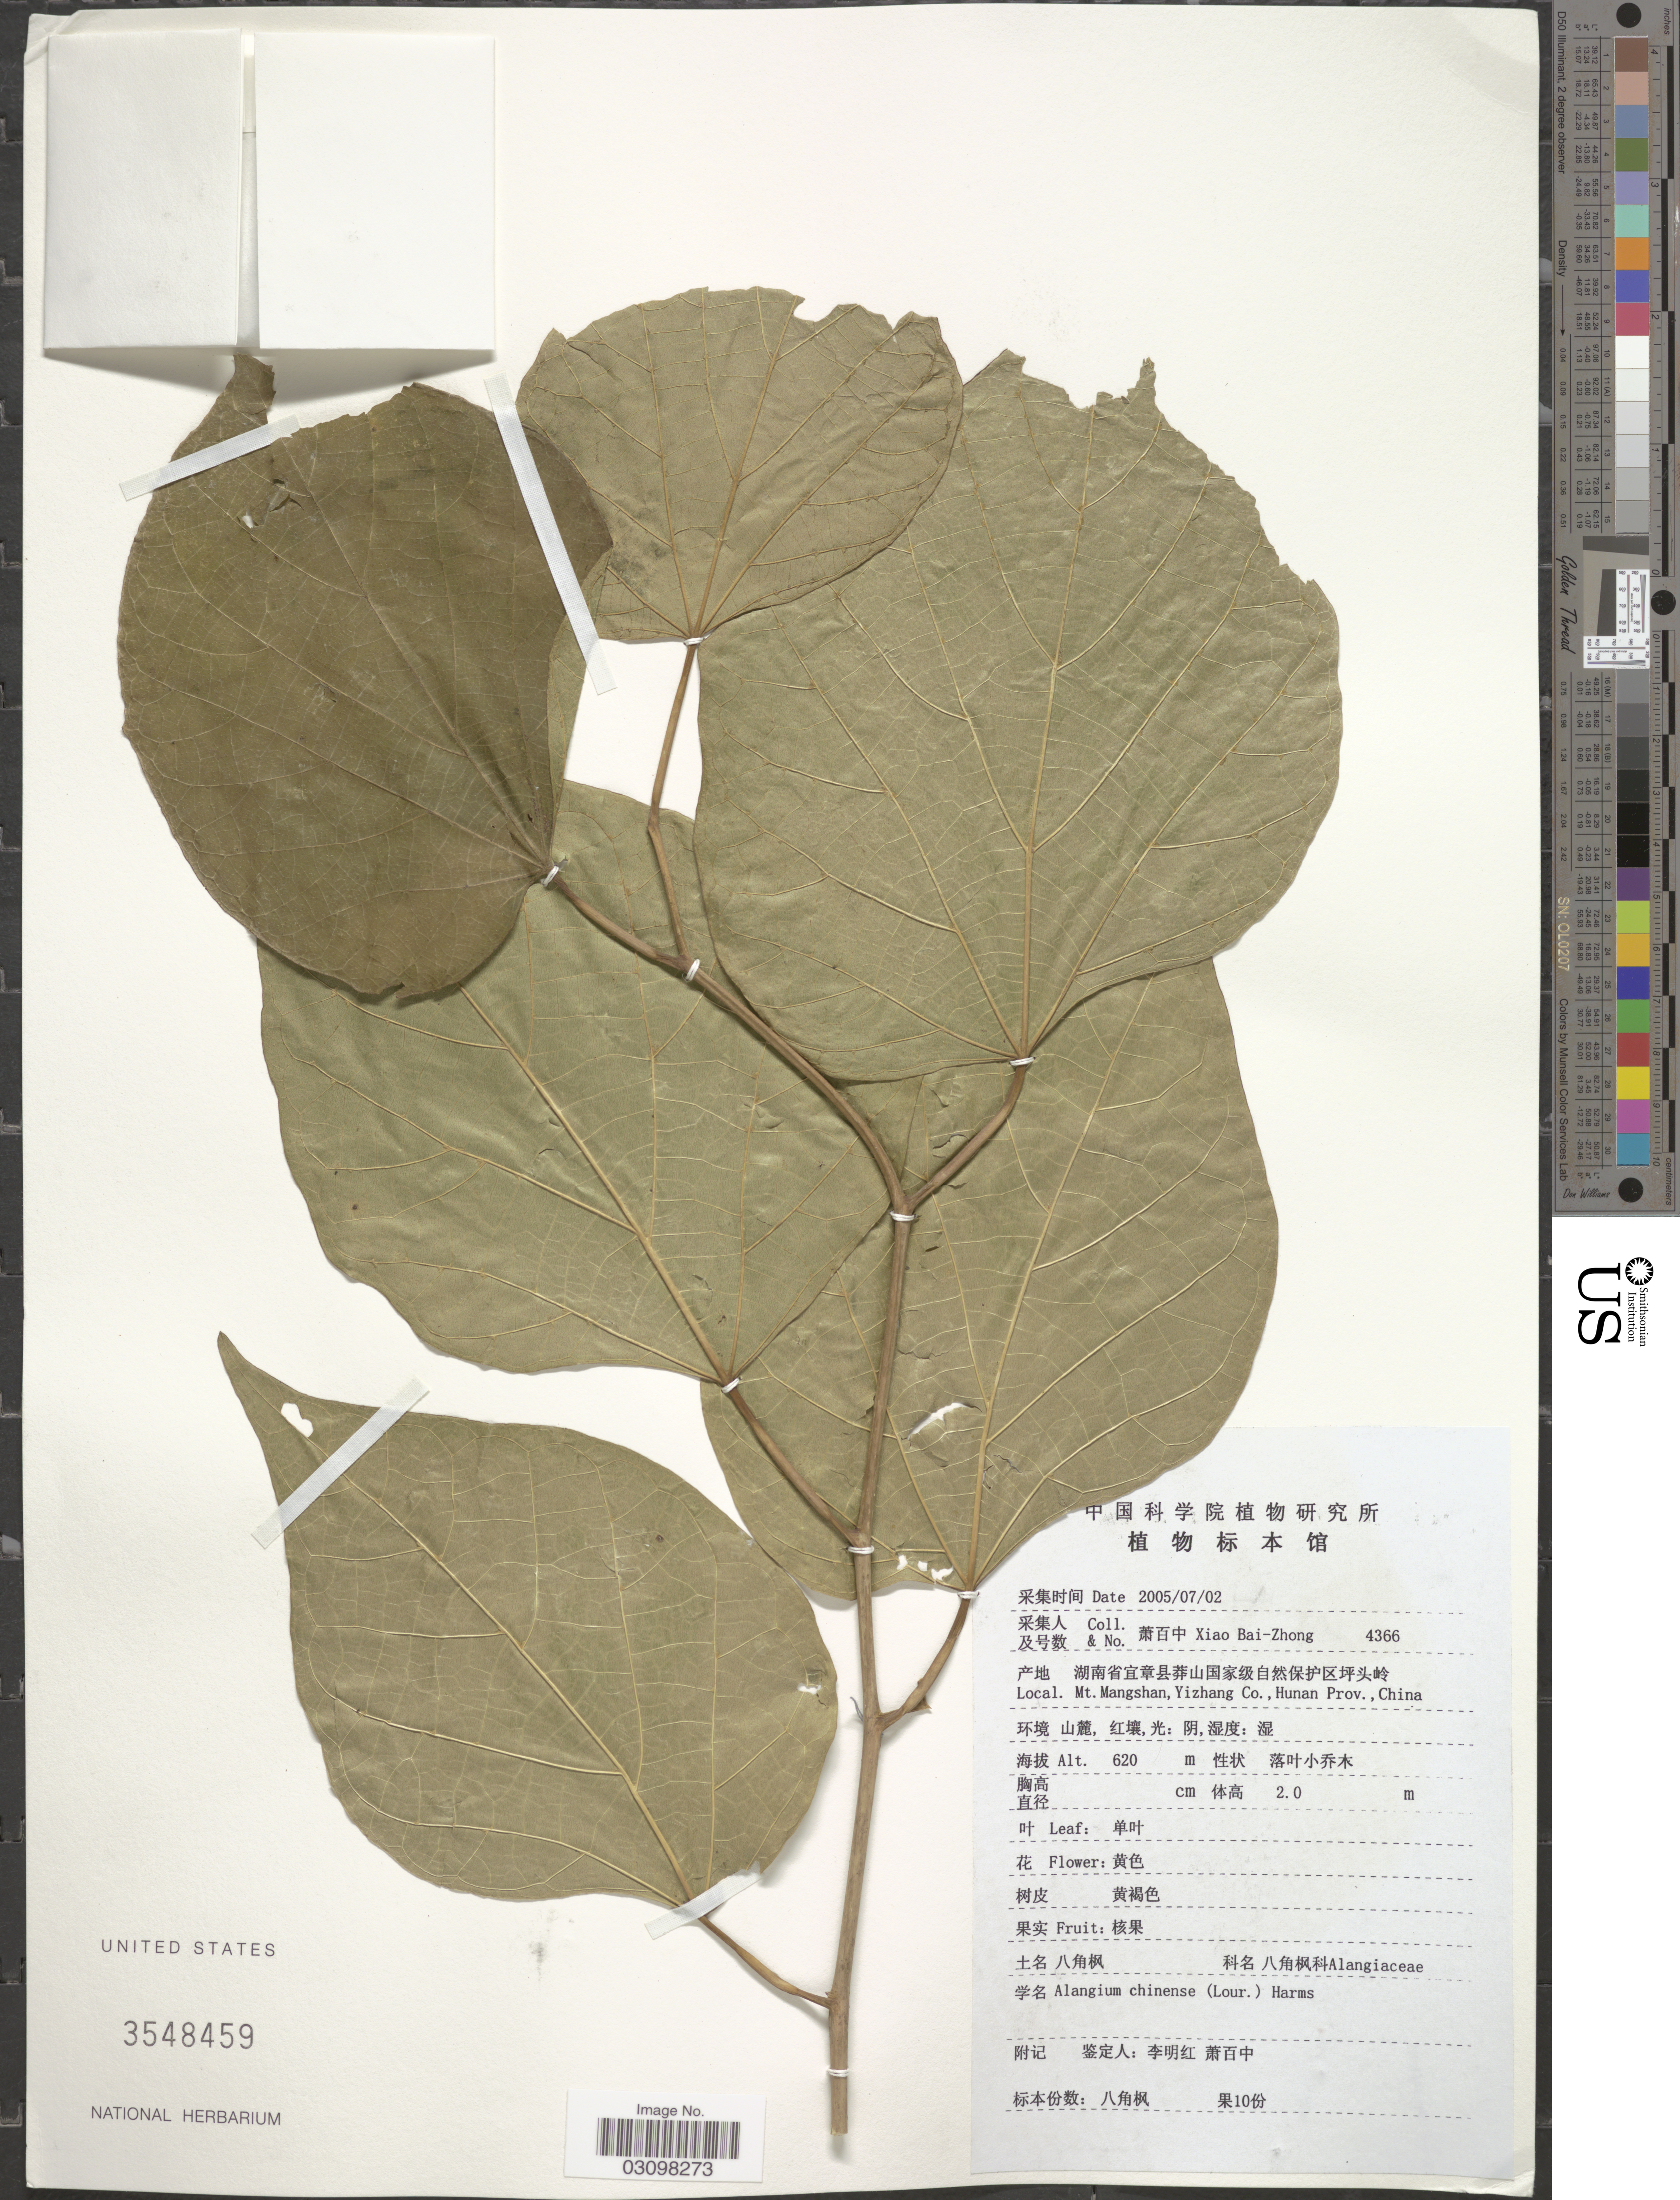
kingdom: Plantae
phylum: Tracheophyta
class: Magnoliopsida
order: Cornales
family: Cornaceae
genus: Alangium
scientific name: Alangium chinense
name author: (Harms) Rehder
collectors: B. Z. Xiao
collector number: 4366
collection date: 2005-07-02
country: China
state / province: Hunan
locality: Mt. Mangshan, Yizhang Co.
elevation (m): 620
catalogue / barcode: US 3548459